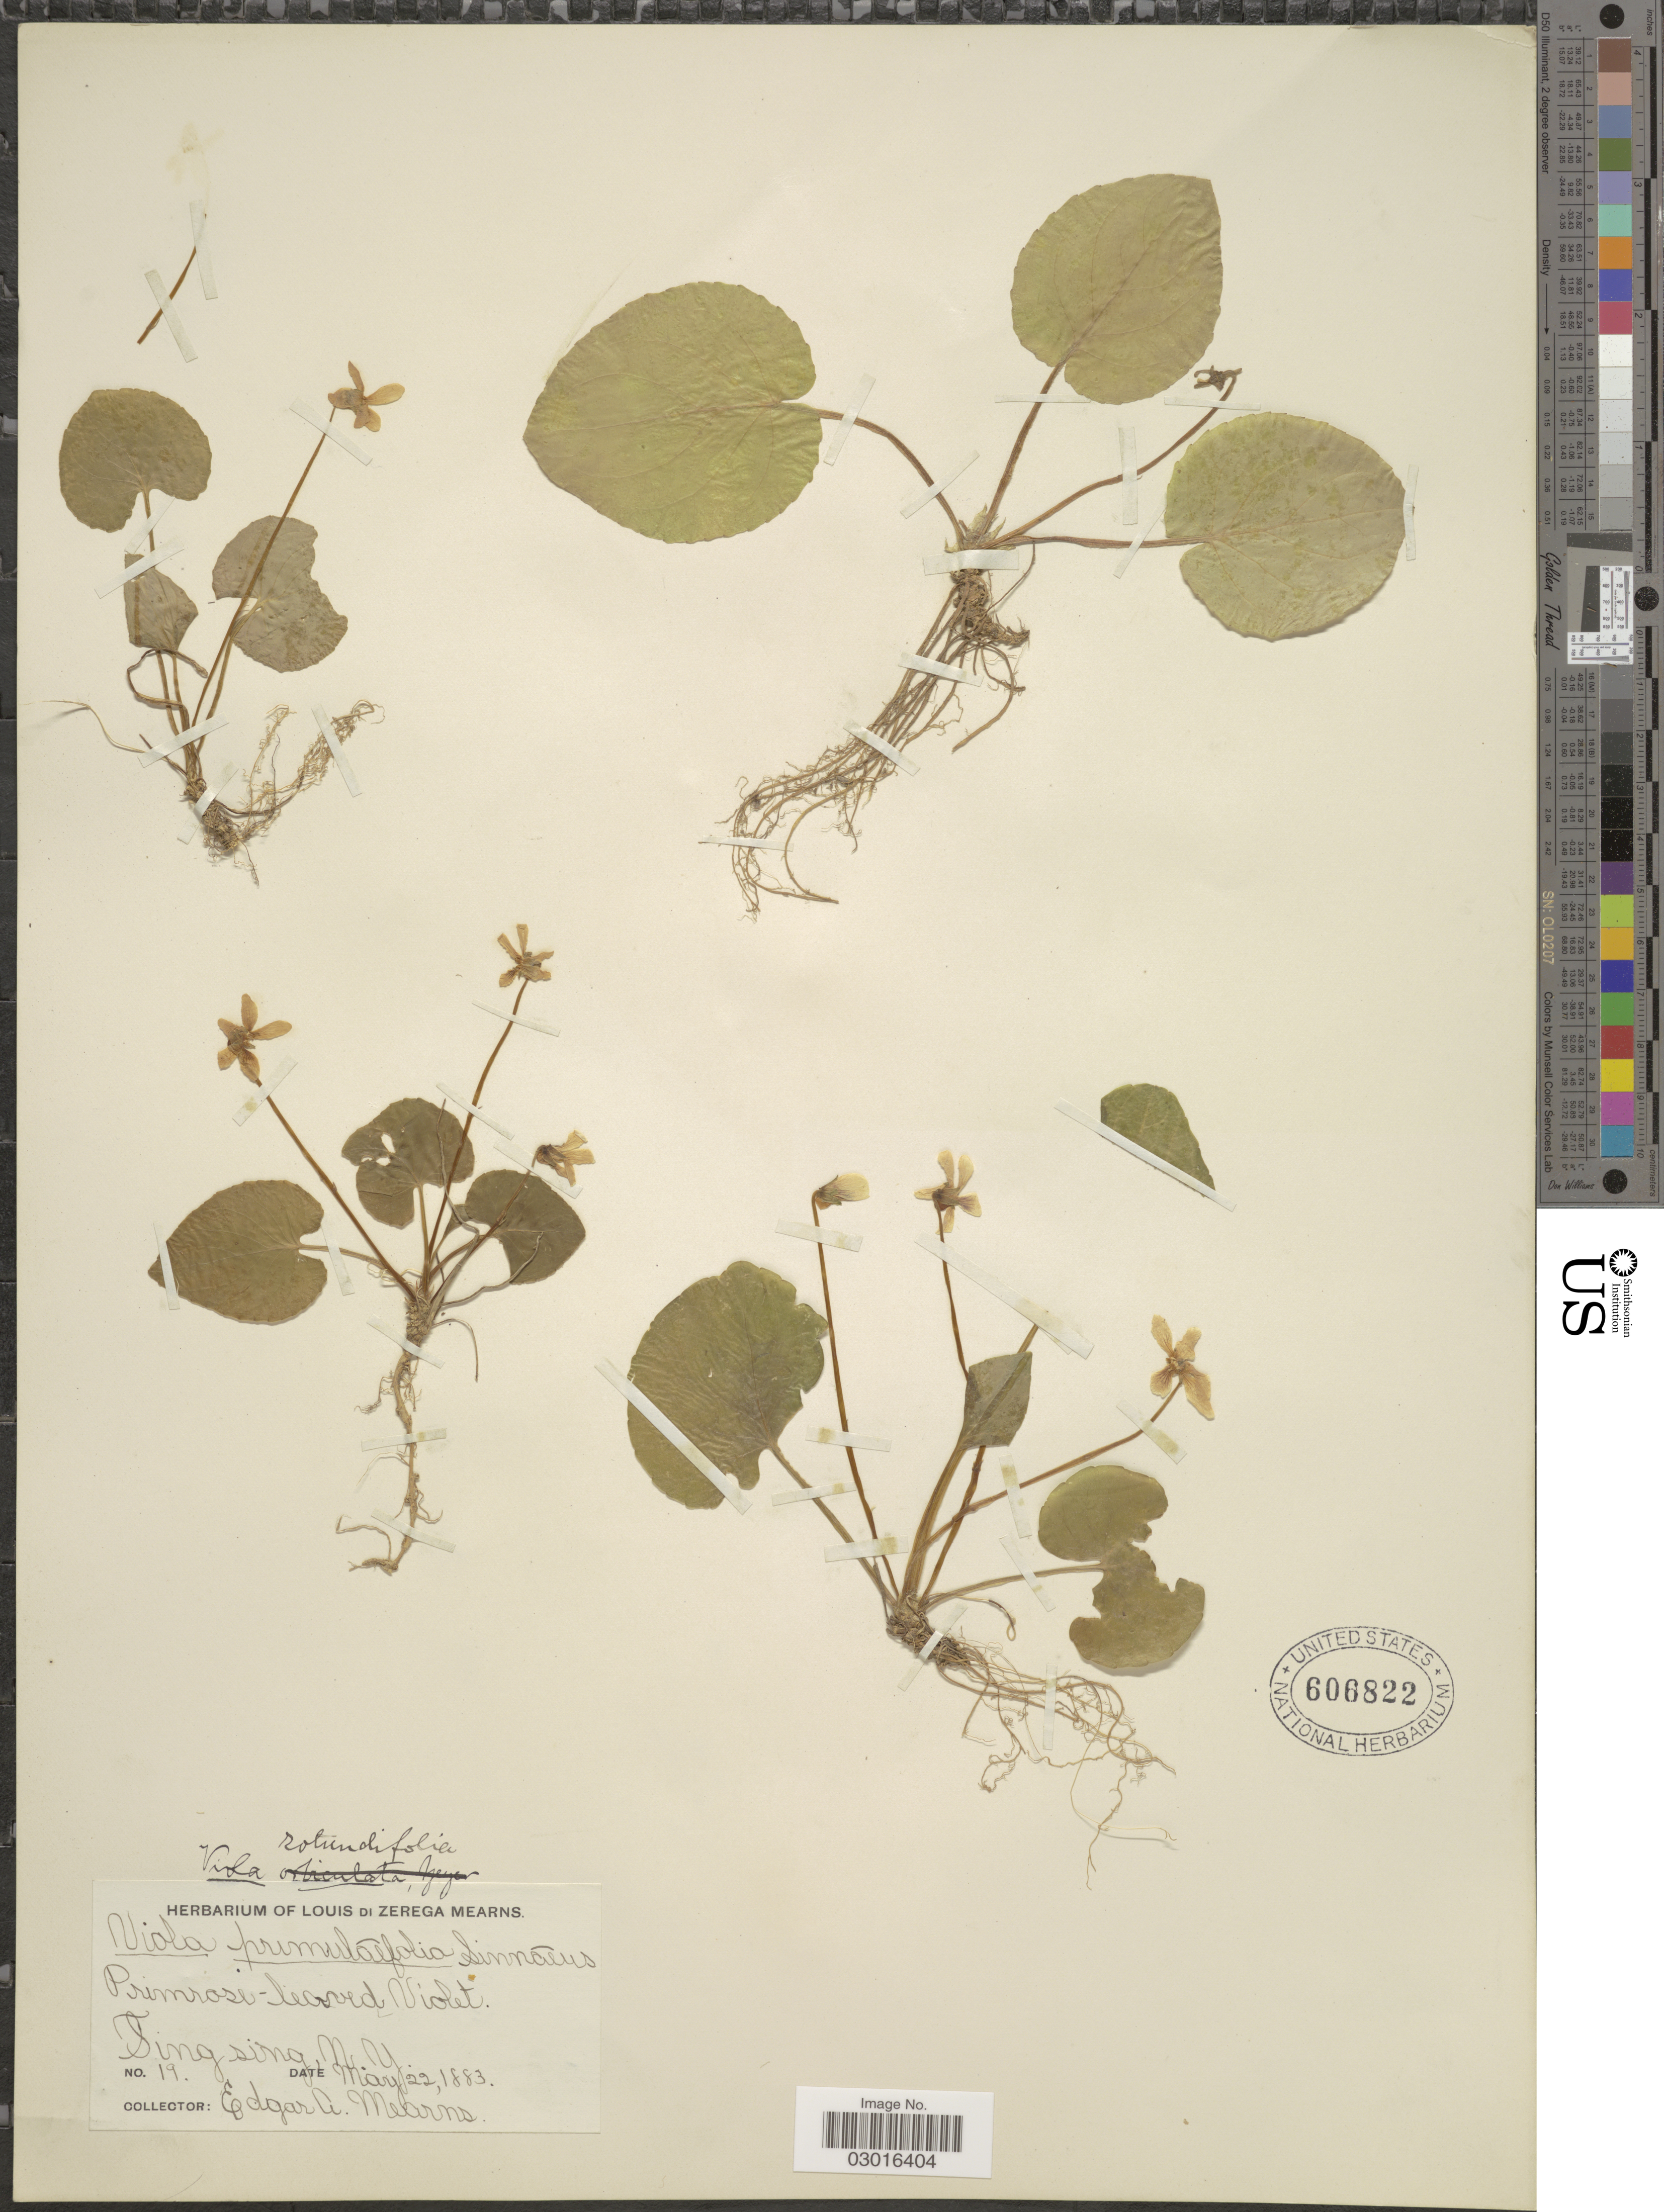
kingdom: Plantae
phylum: Tracheophyta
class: Magnoliopsida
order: Malpighiales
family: Violaceae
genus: Viola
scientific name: Viola rotundifolia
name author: Michx.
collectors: E. A. Mearns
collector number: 19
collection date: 1883-05-22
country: United States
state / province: New York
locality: Sing sing, N.Y.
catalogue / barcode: US 606822